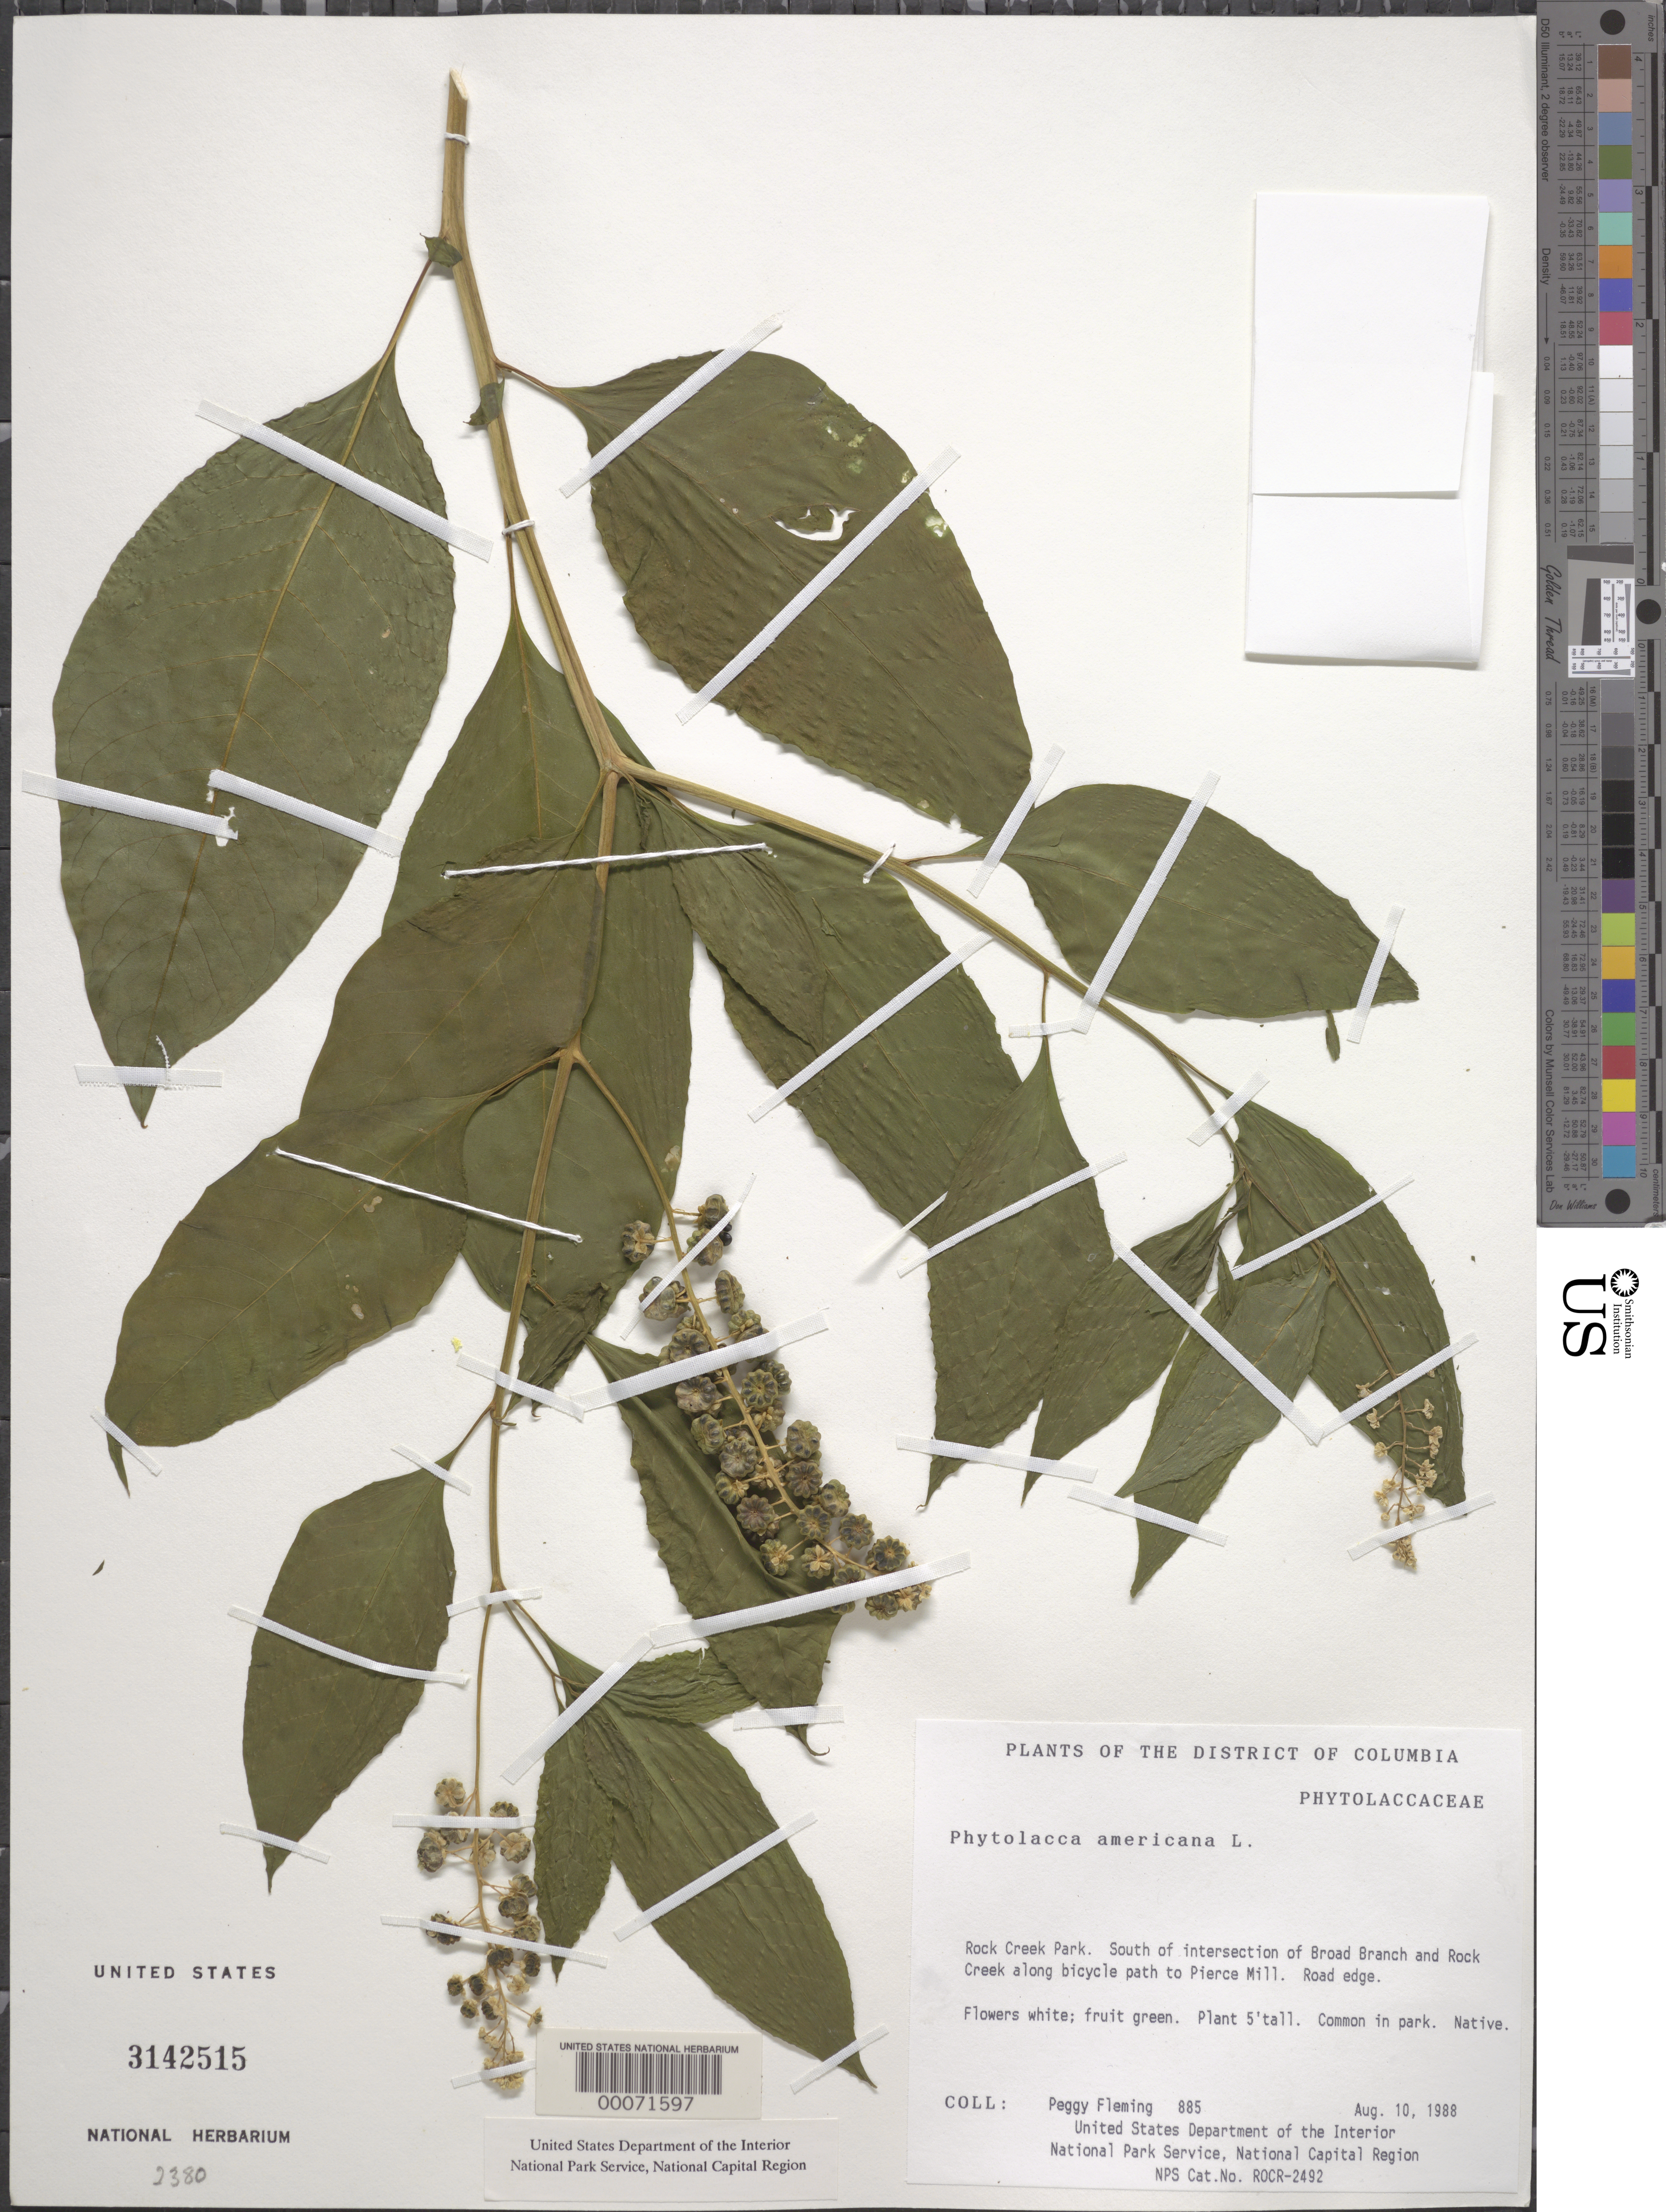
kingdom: Plantae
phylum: Tracheophyta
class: Magnoliopsida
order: Caryophyllales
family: Phytolaccaceae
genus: Phytolacca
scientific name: Phytolacca americana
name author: L.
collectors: P. Fleming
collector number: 132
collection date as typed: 10 Aug 1986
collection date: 1986-08-10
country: United States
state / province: District of Columbia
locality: Rock Creek Park, S of intersection of Broad Branch and Rock Creek along Bicycle path to Pierce Mill Rock Creek Park and Vicinity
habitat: Road edge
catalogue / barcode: US 3142515